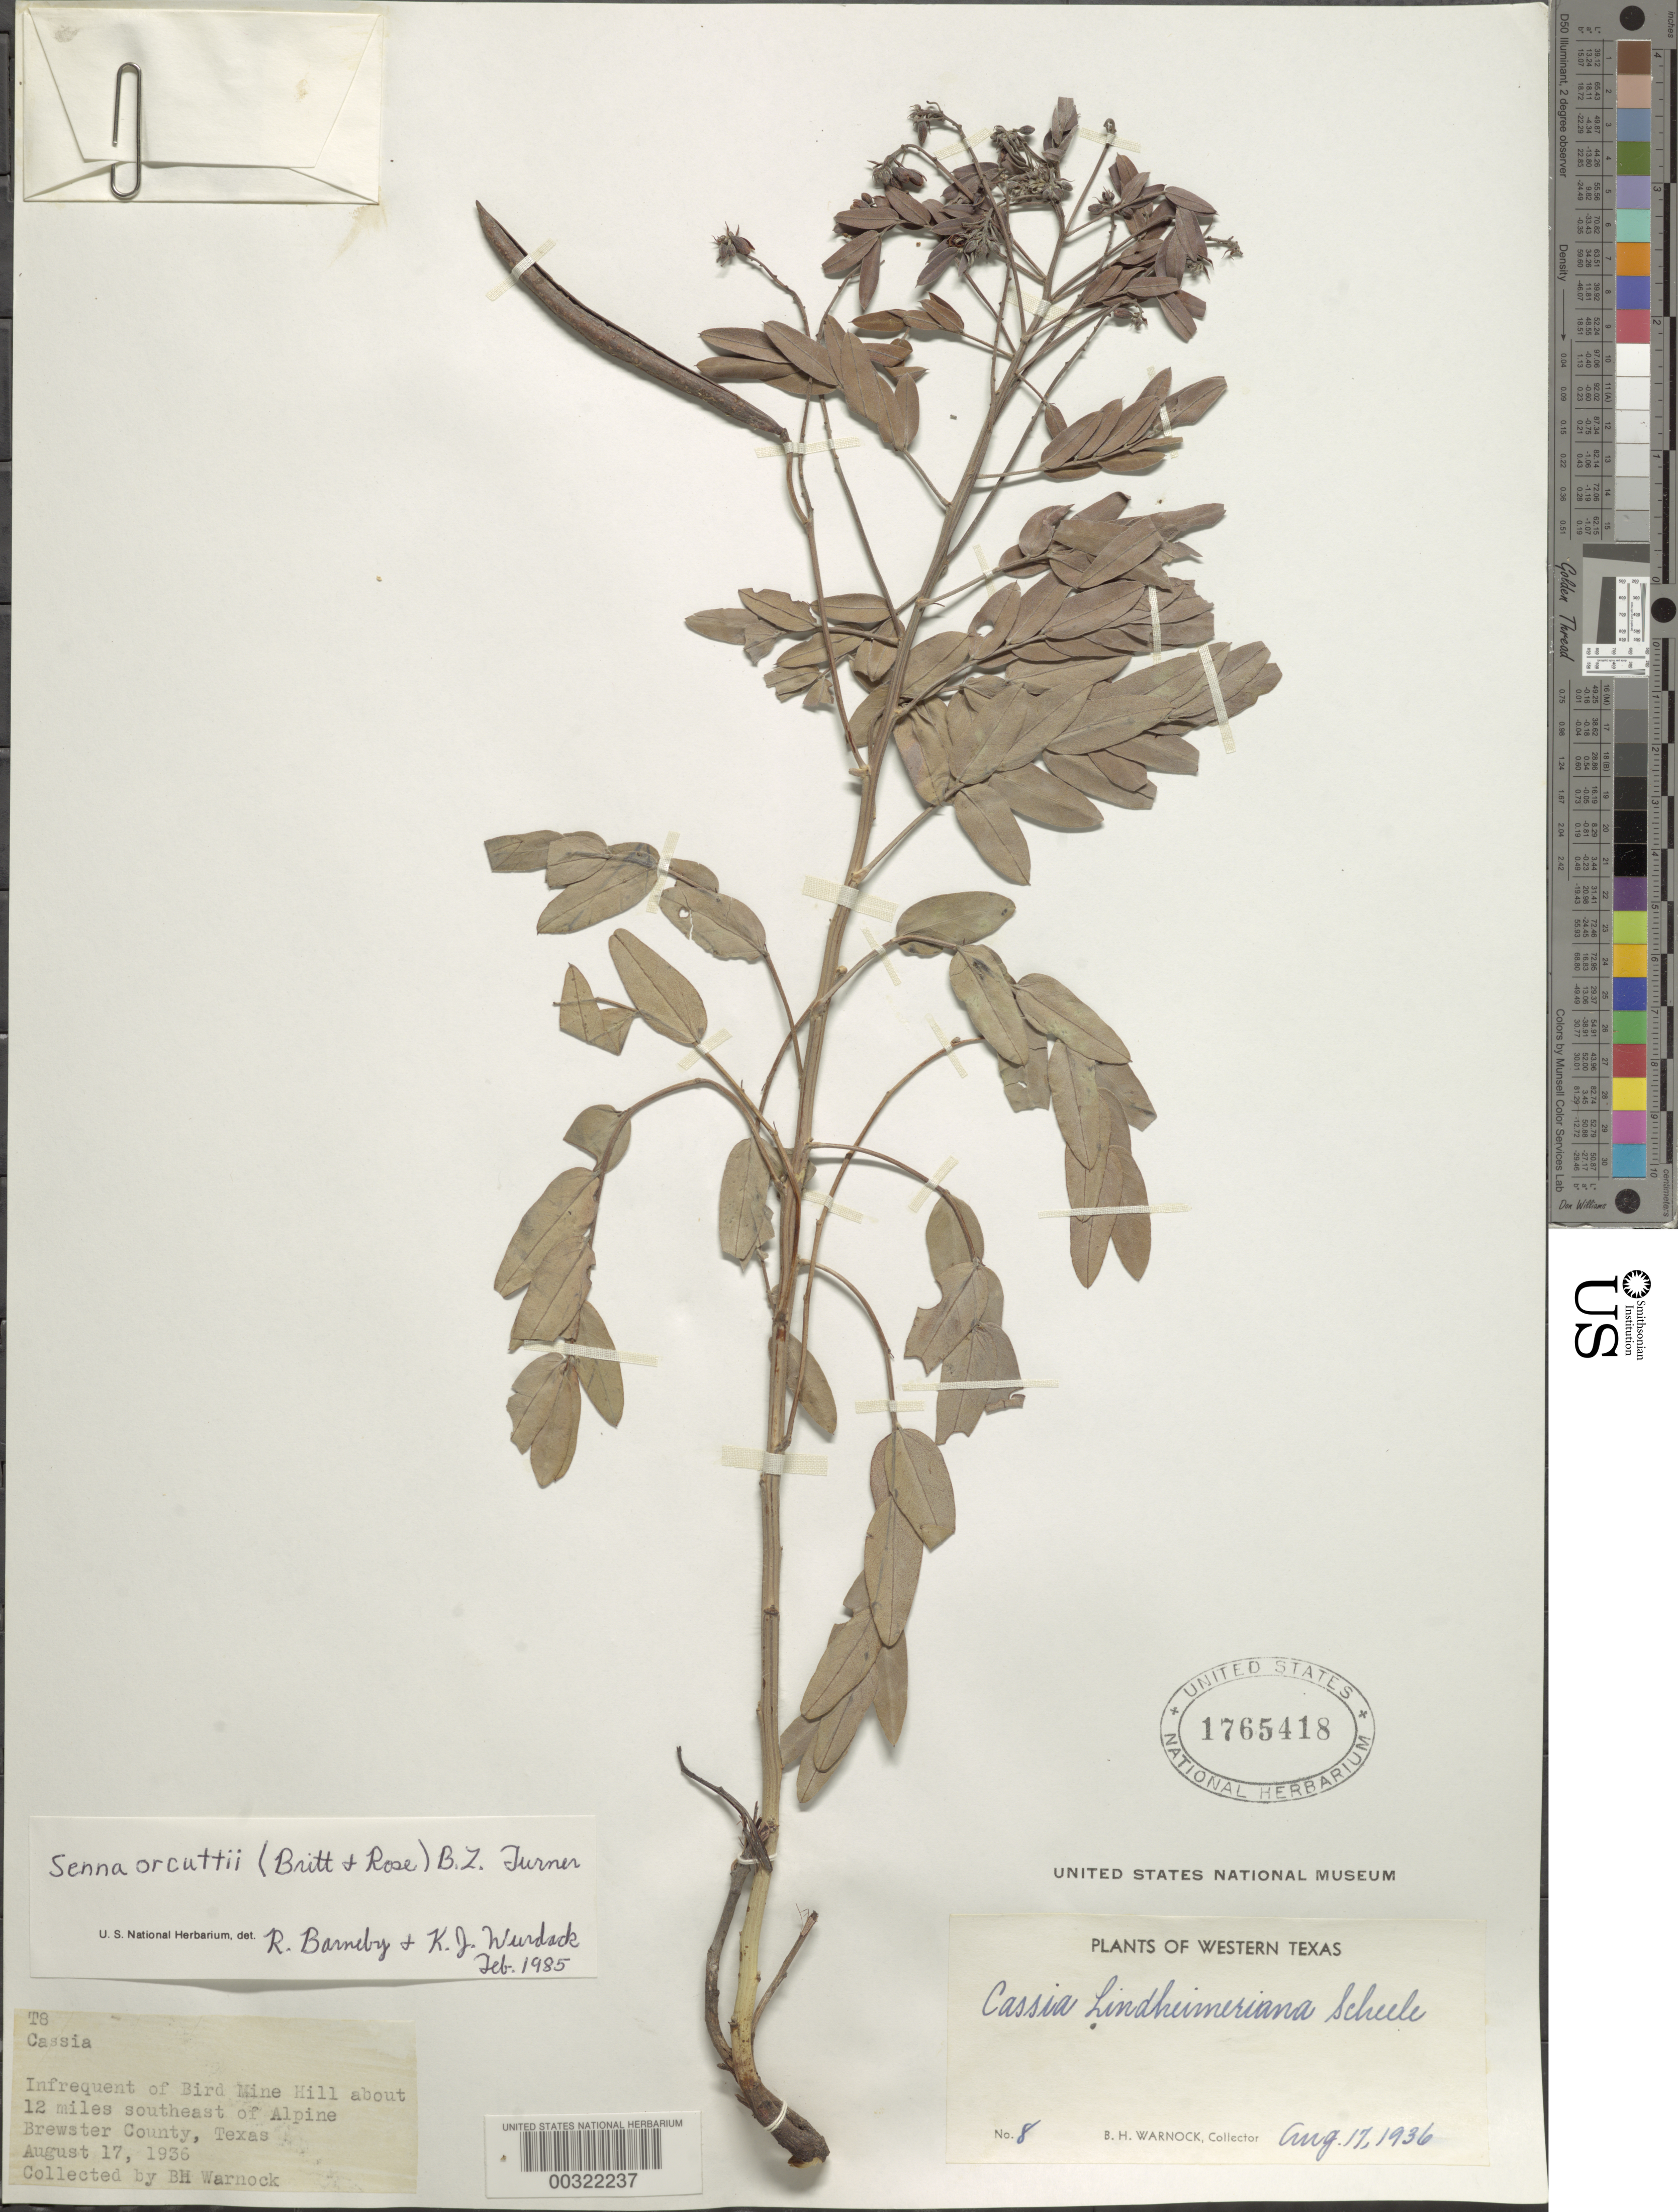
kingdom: Plantae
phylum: Tracheophyta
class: Magnoliopsida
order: Fabales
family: Fabaceae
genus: Senna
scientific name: Senna orcuttii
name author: (Britton & Rose) H.S. Irwin & Barneby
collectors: B. H. Warnock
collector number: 8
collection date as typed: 17 Aug 1936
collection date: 1936-08-17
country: United States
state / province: Texas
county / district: Brewster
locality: Bird mine hill about 12 mi se of alpine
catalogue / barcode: US 1765418